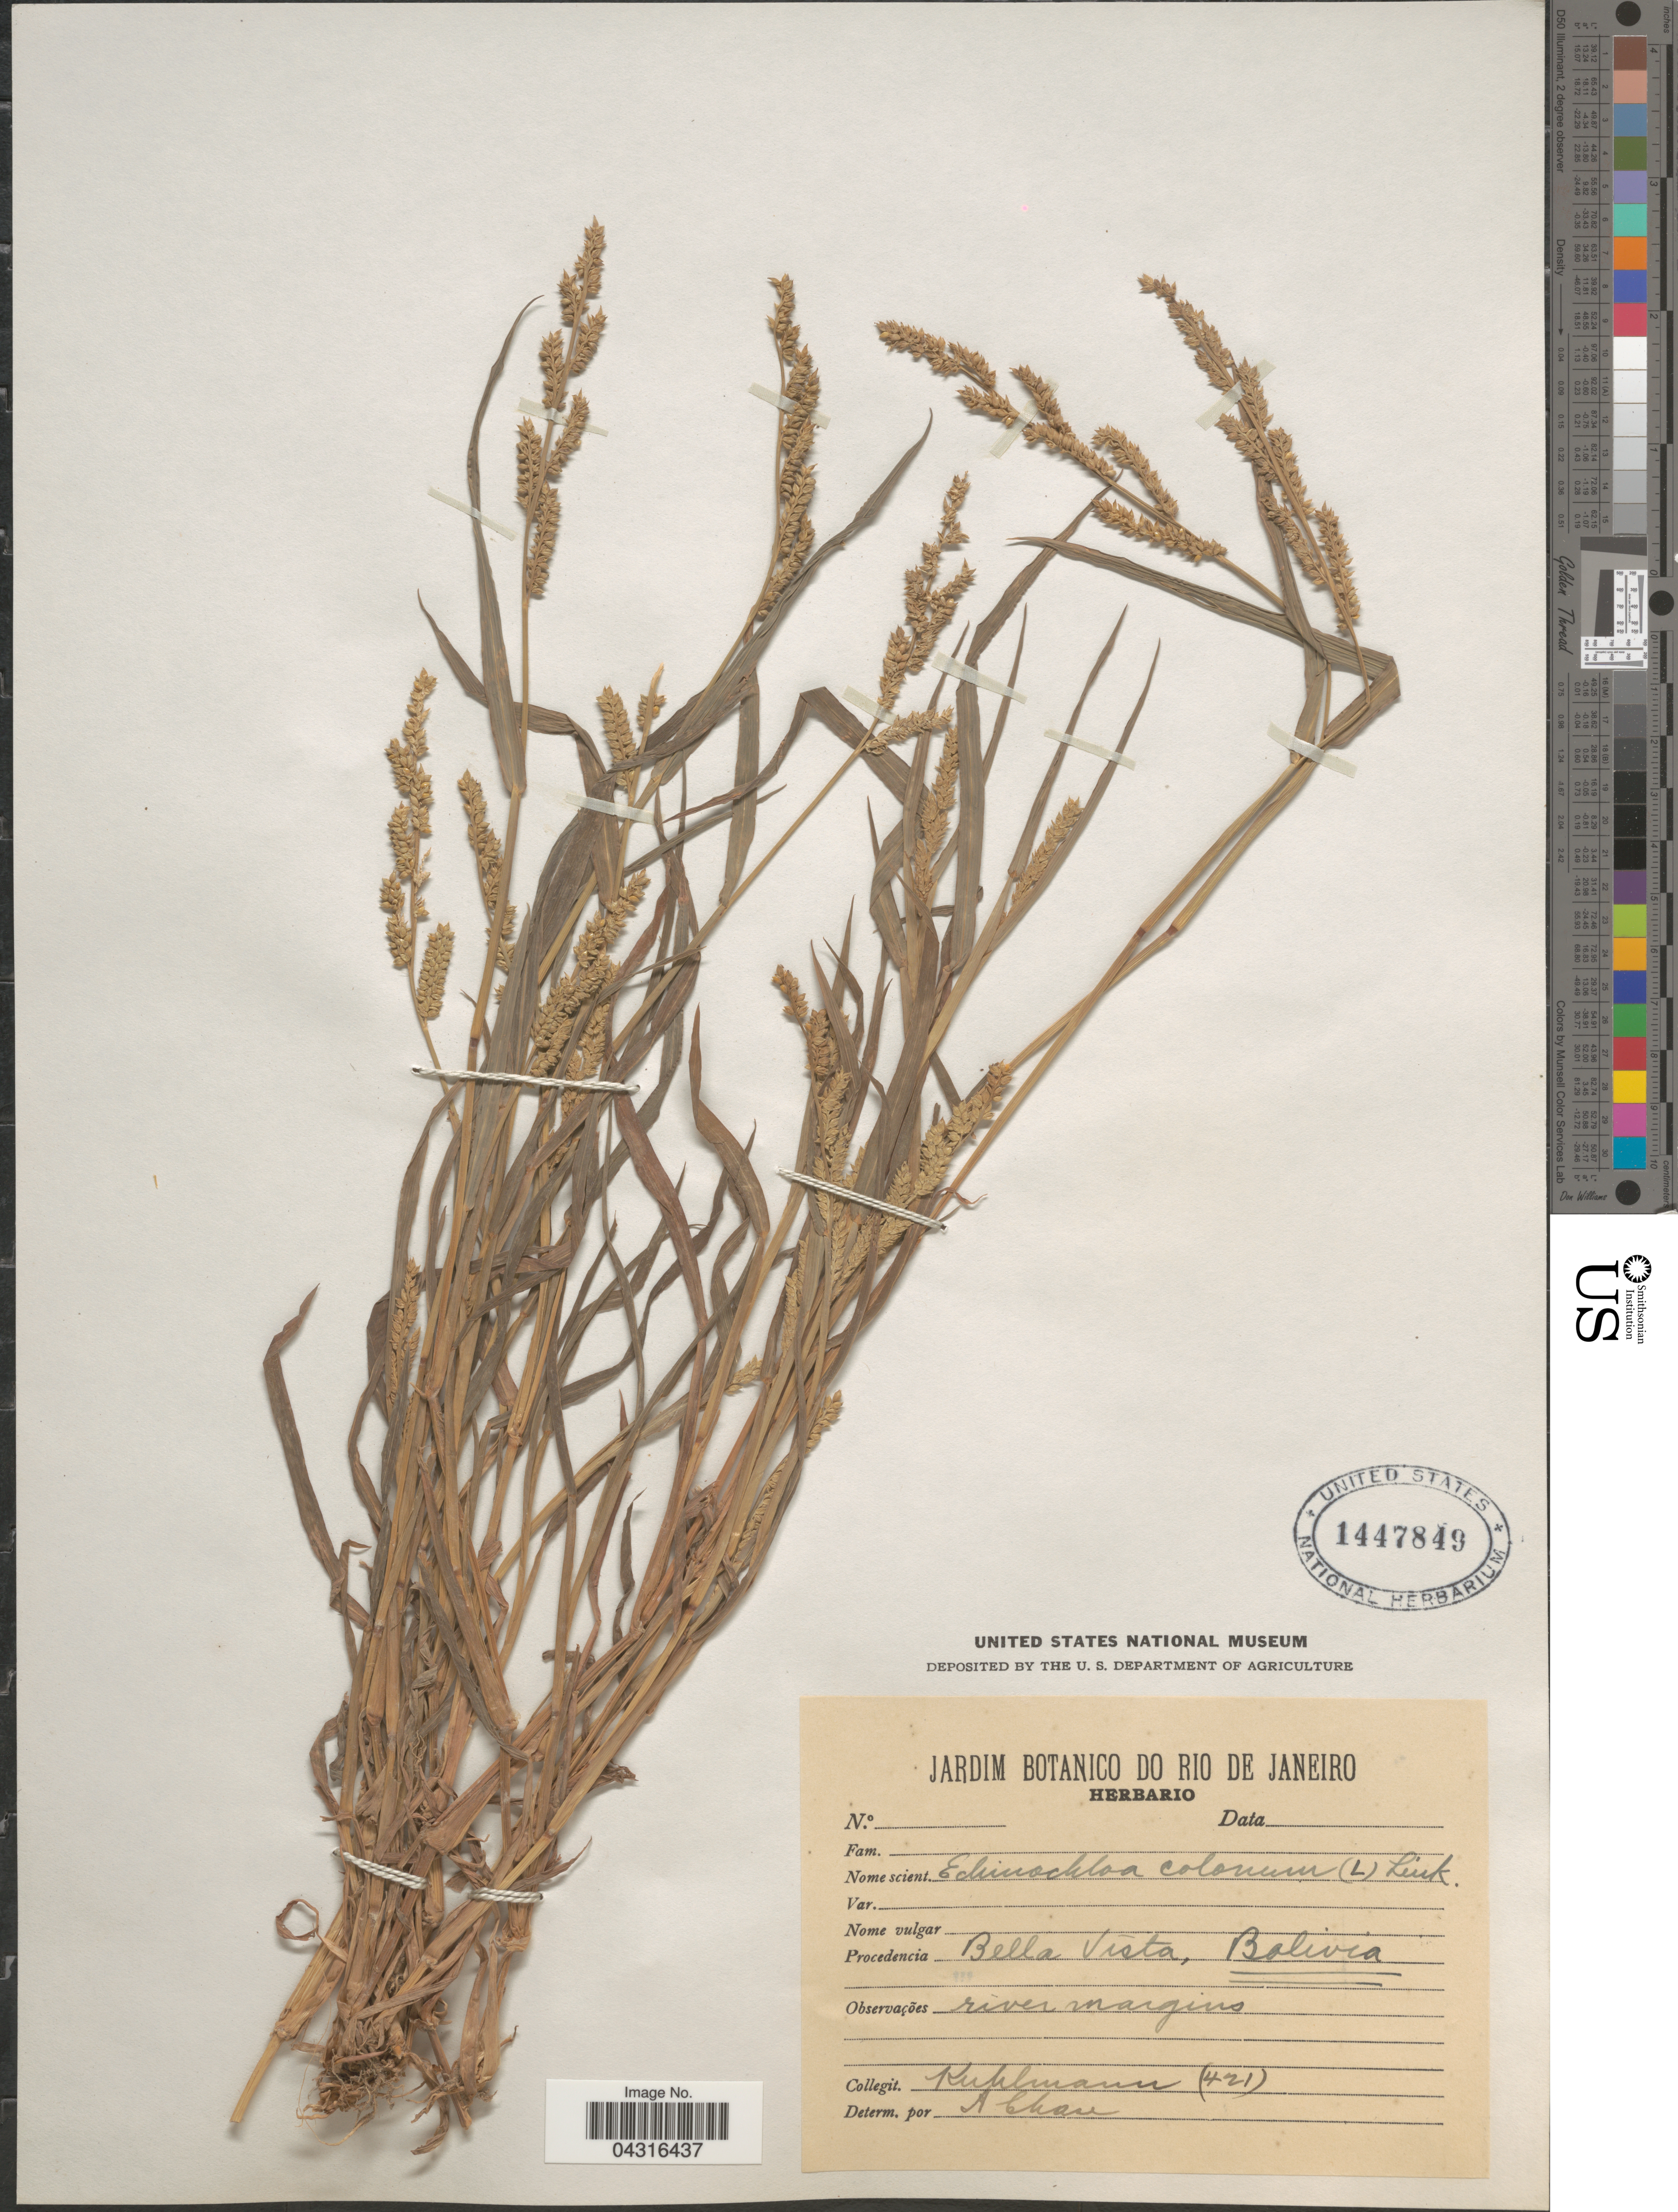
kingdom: Plantae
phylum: Tracheophyta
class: Liliopsida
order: Poales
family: Poaceae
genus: Echinochloa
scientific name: Echinochloa colona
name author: (L.) Link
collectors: -- Kuhlmann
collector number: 421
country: Bolivia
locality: Bella Vista.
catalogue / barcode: US 1447849